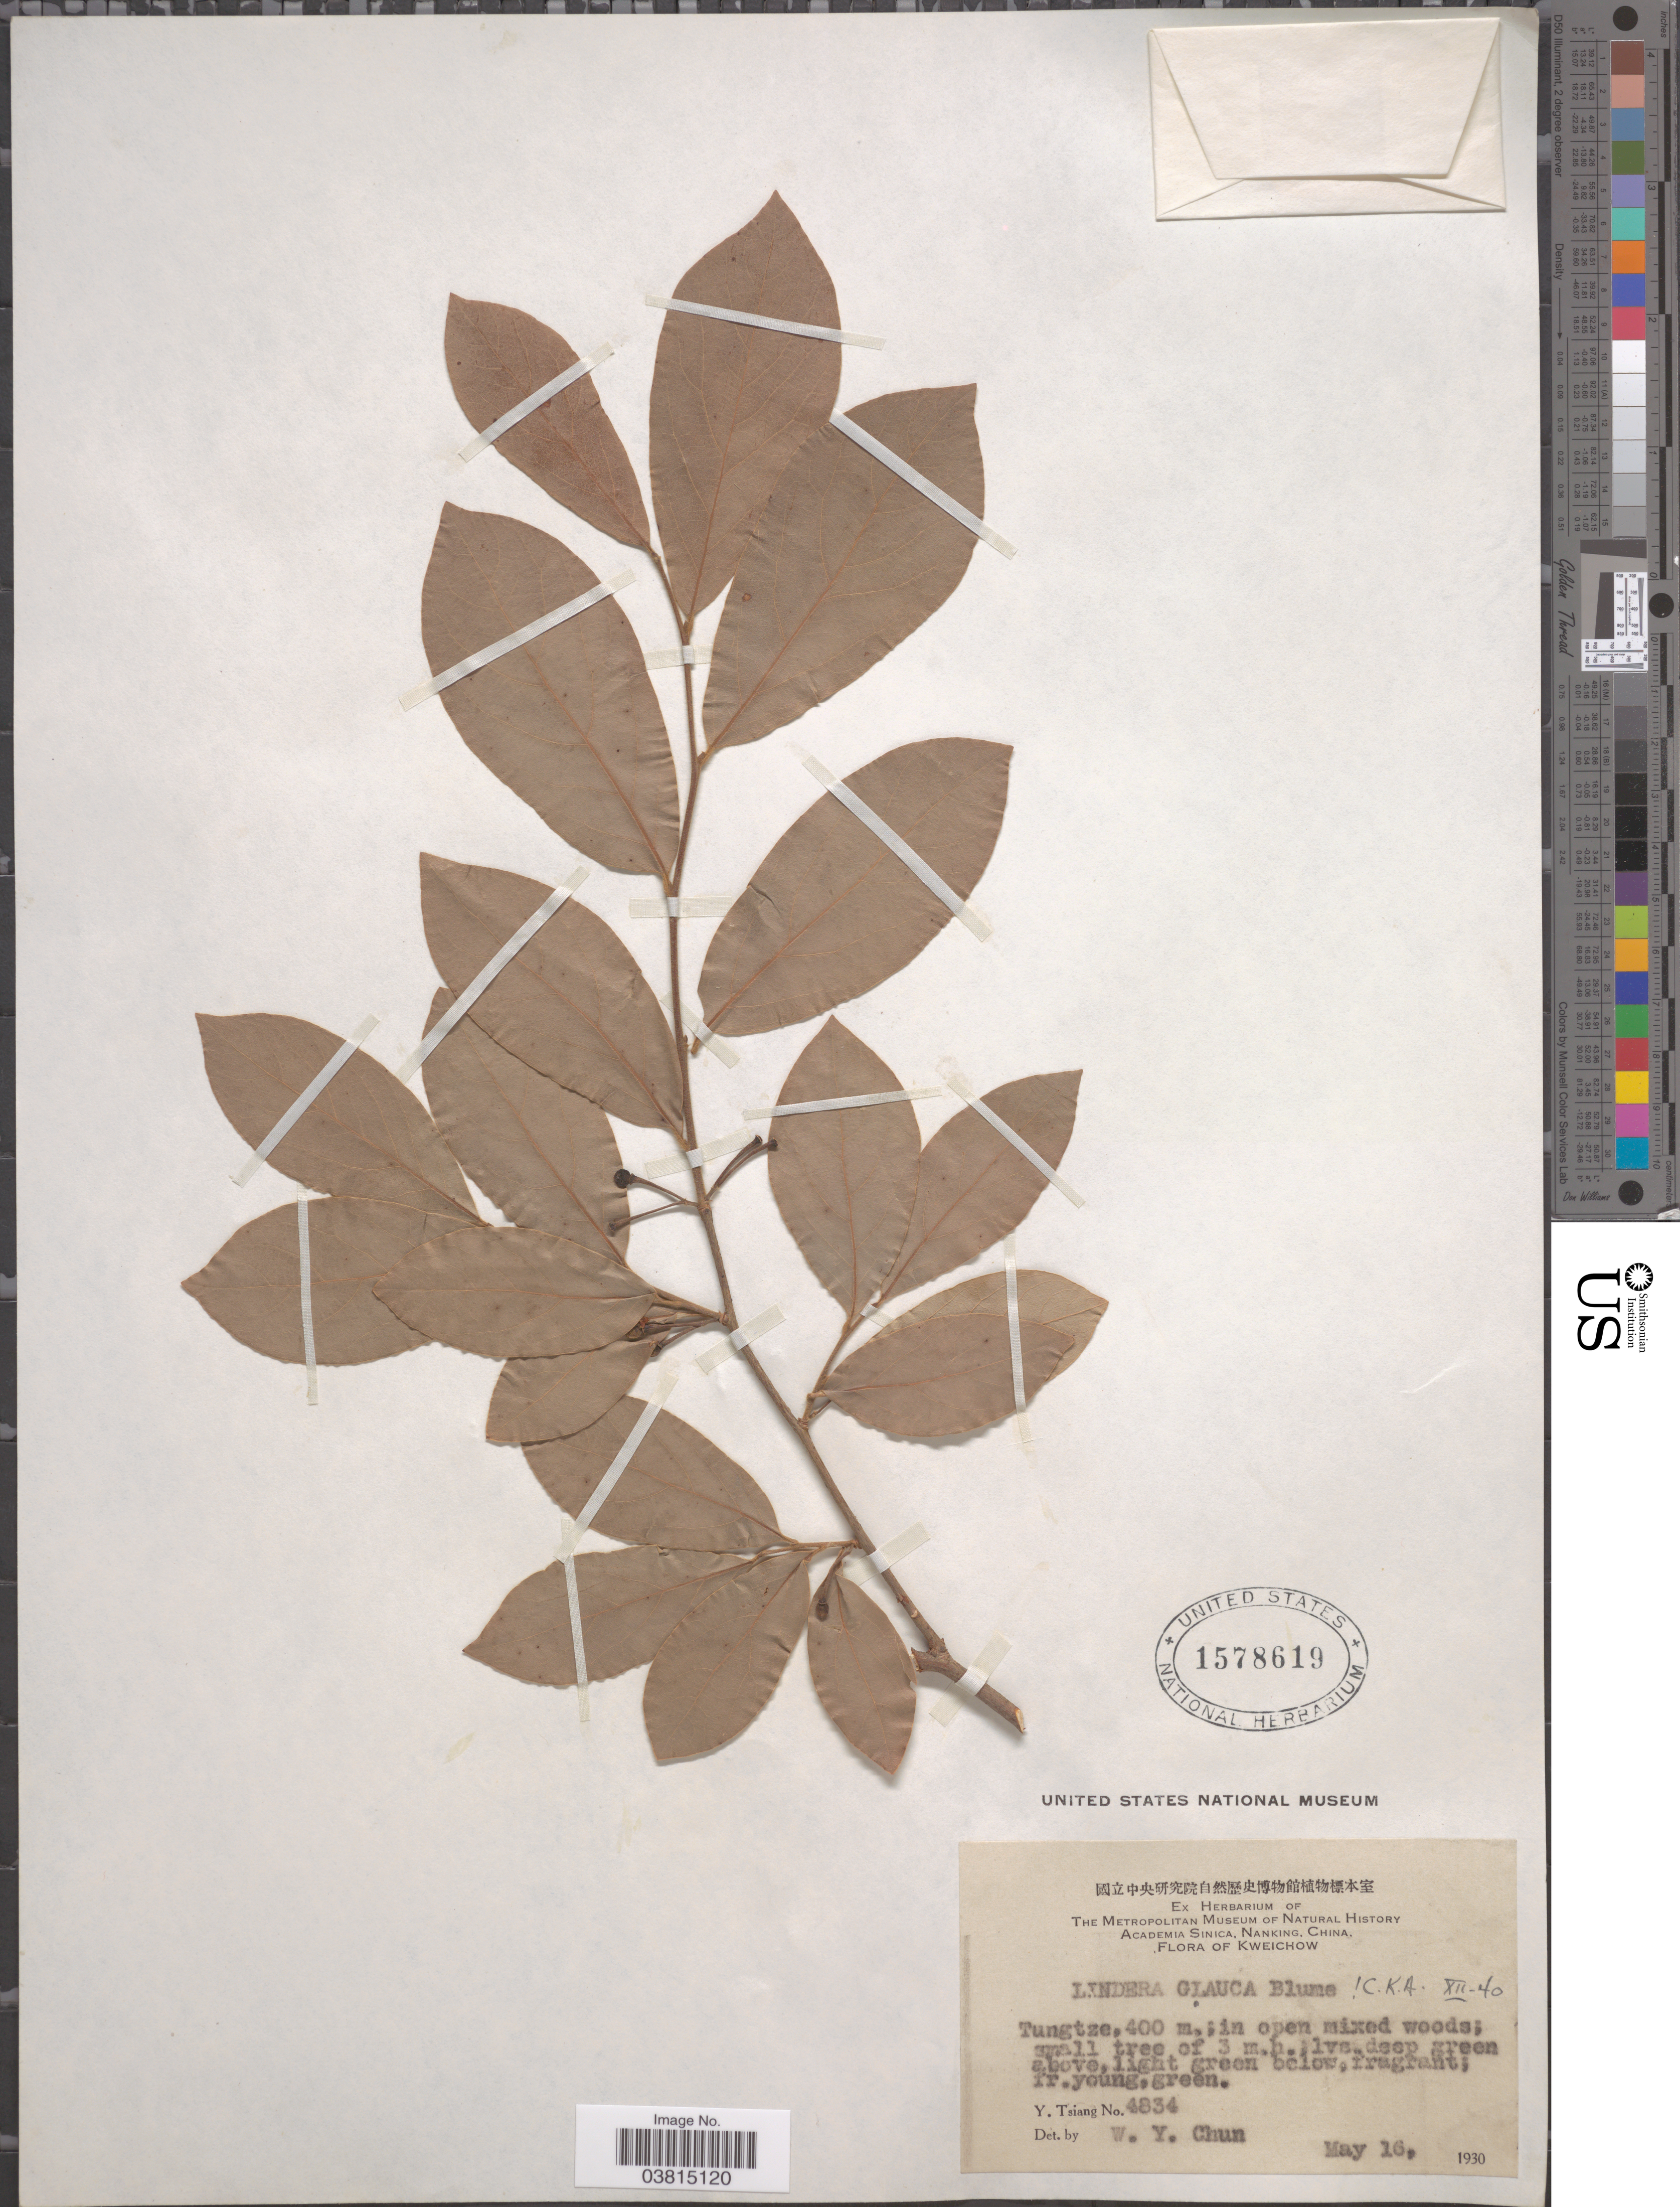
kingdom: Plantae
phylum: Tracheophyta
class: Magnoliopsida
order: Laurales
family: Lauraceae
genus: Lindera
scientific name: Lindera glauca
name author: (Siebold & Zucc.) Blume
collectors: Y. Tsiang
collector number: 4834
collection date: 1930-05-16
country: China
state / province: Guizhou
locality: Kweichow. Tungtze.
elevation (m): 400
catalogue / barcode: US 1578619